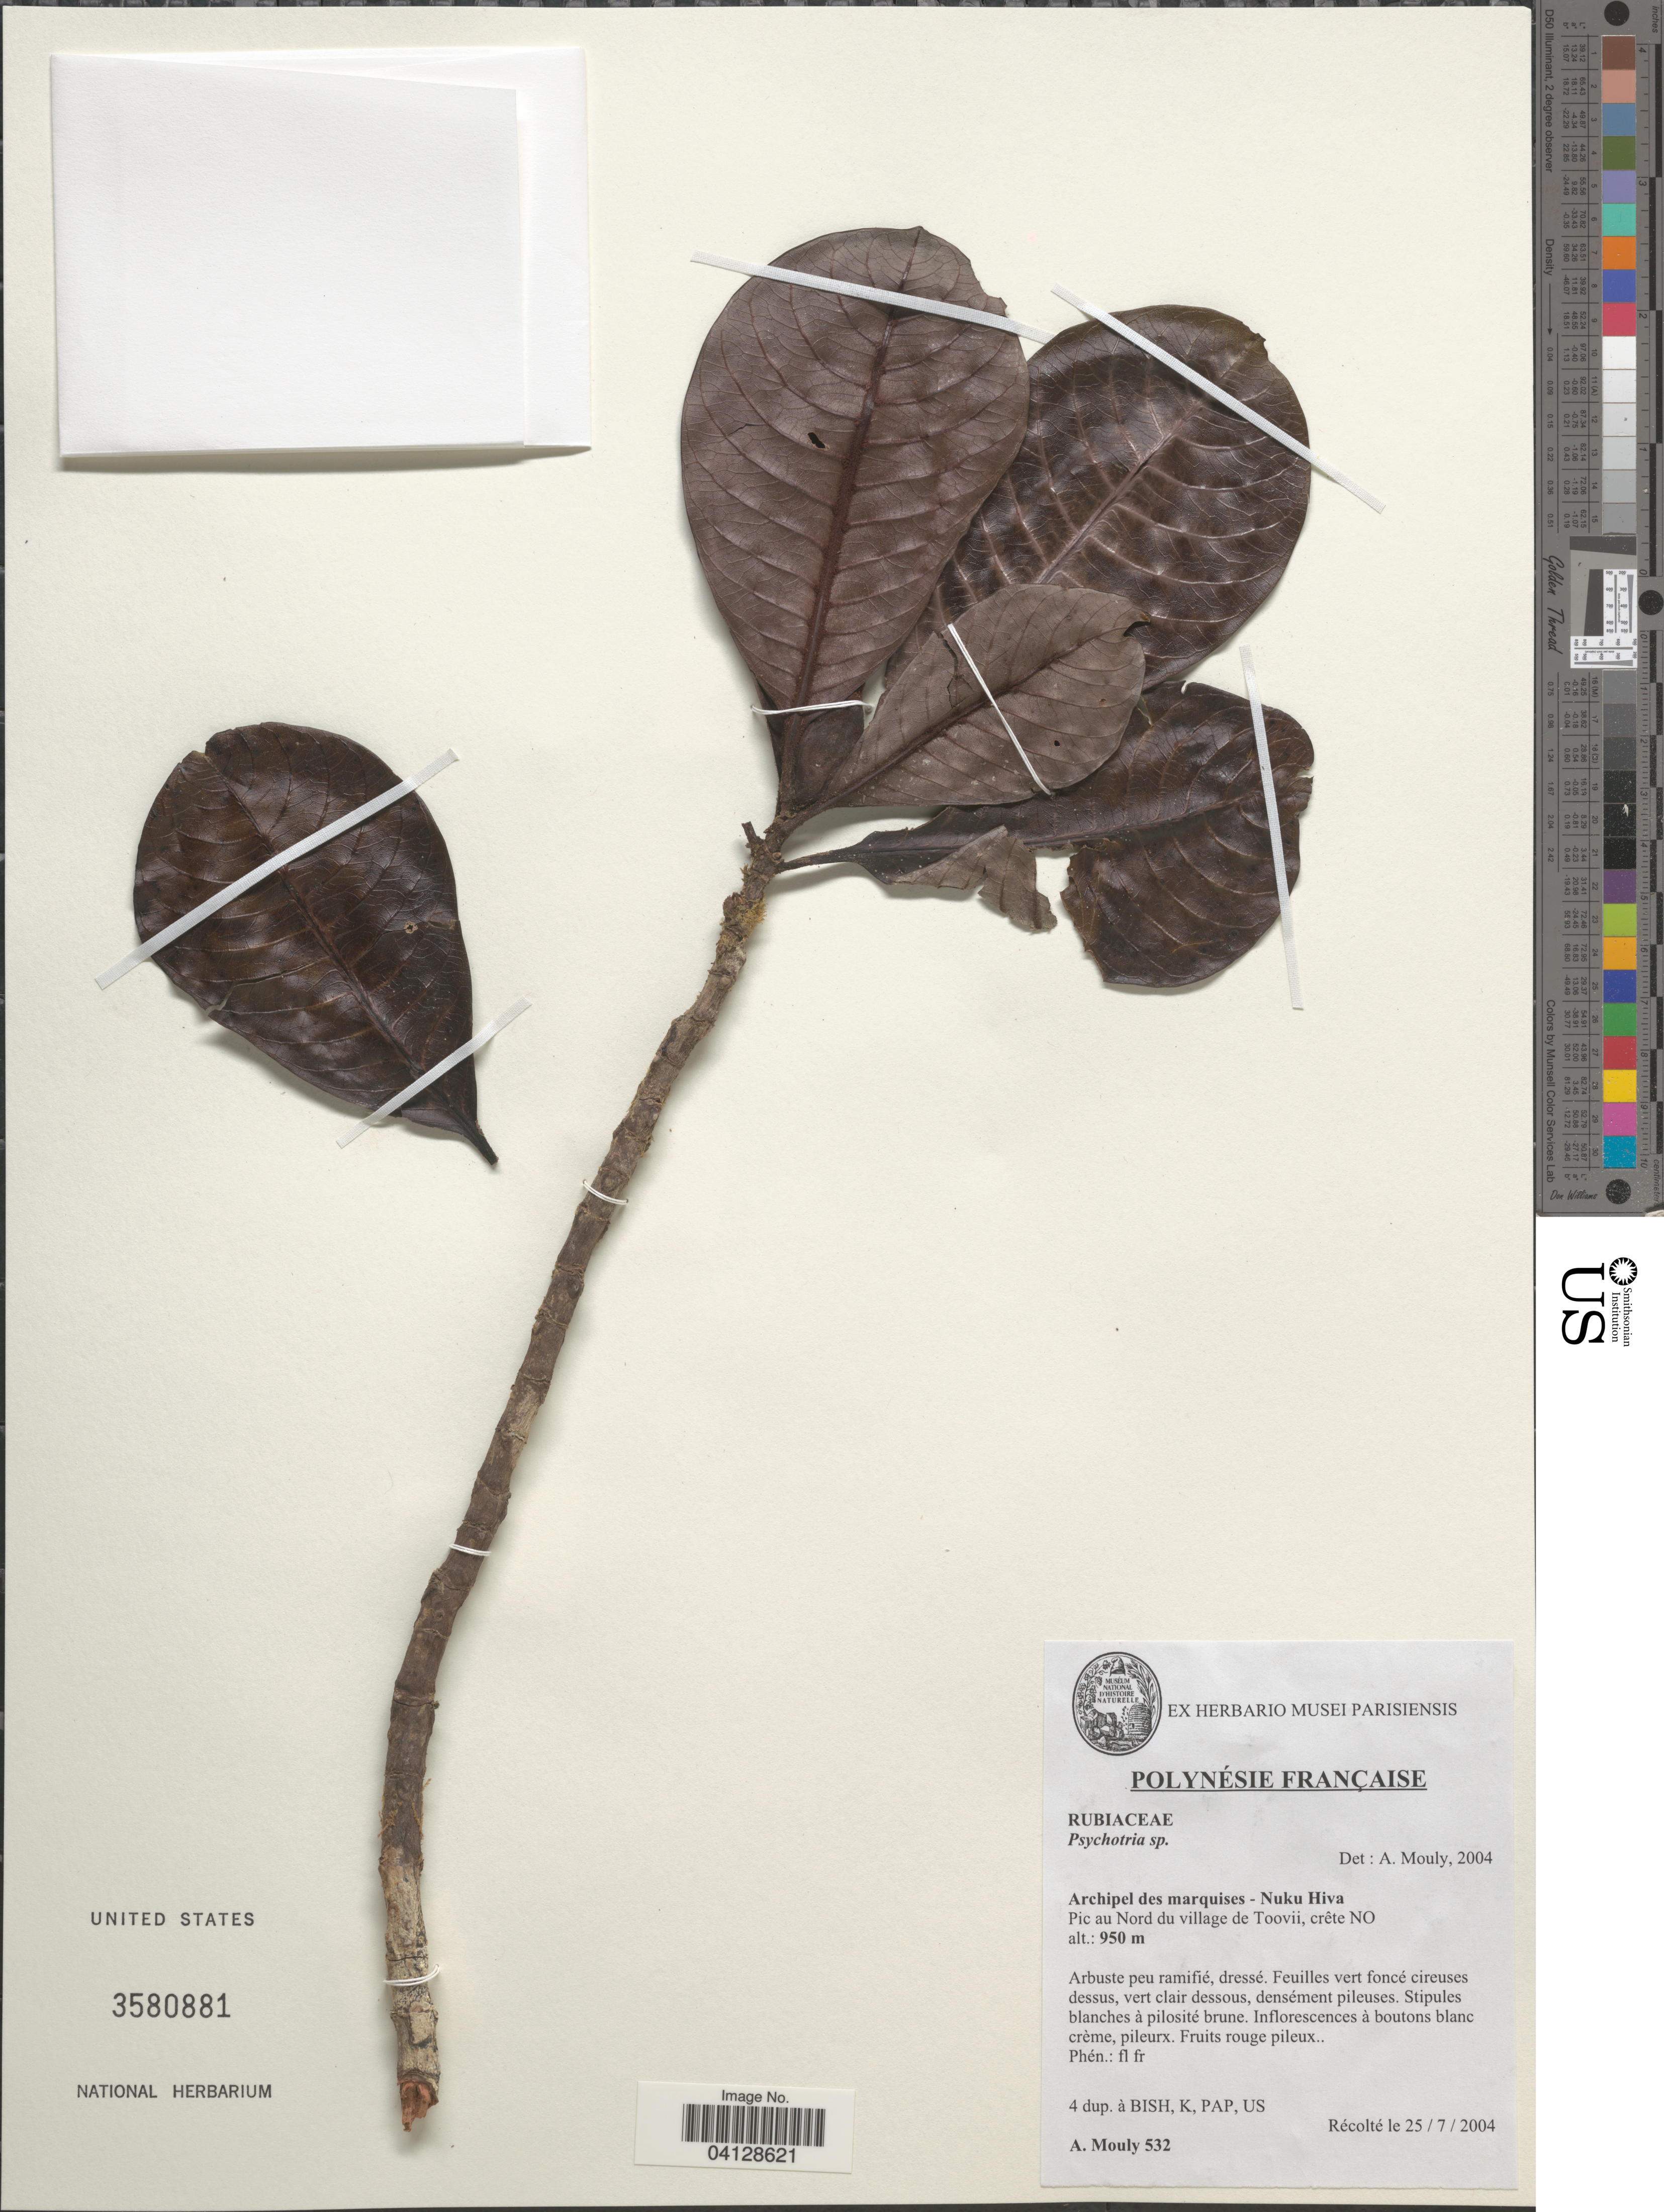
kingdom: Plantae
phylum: Tracheophyta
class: Magnoliopsida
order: Gentianales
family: Rubiaceae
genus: Psychotria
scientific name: Psychotria sp.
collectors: A. Mouly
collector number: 532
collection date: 2004-07-25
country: French Polynesia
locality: Polynésie Française. Archipel des marquises - Nuku Hiva. Pic au Nord du village de Toovii, crête NO.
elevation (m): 950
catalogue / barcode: US 3580881